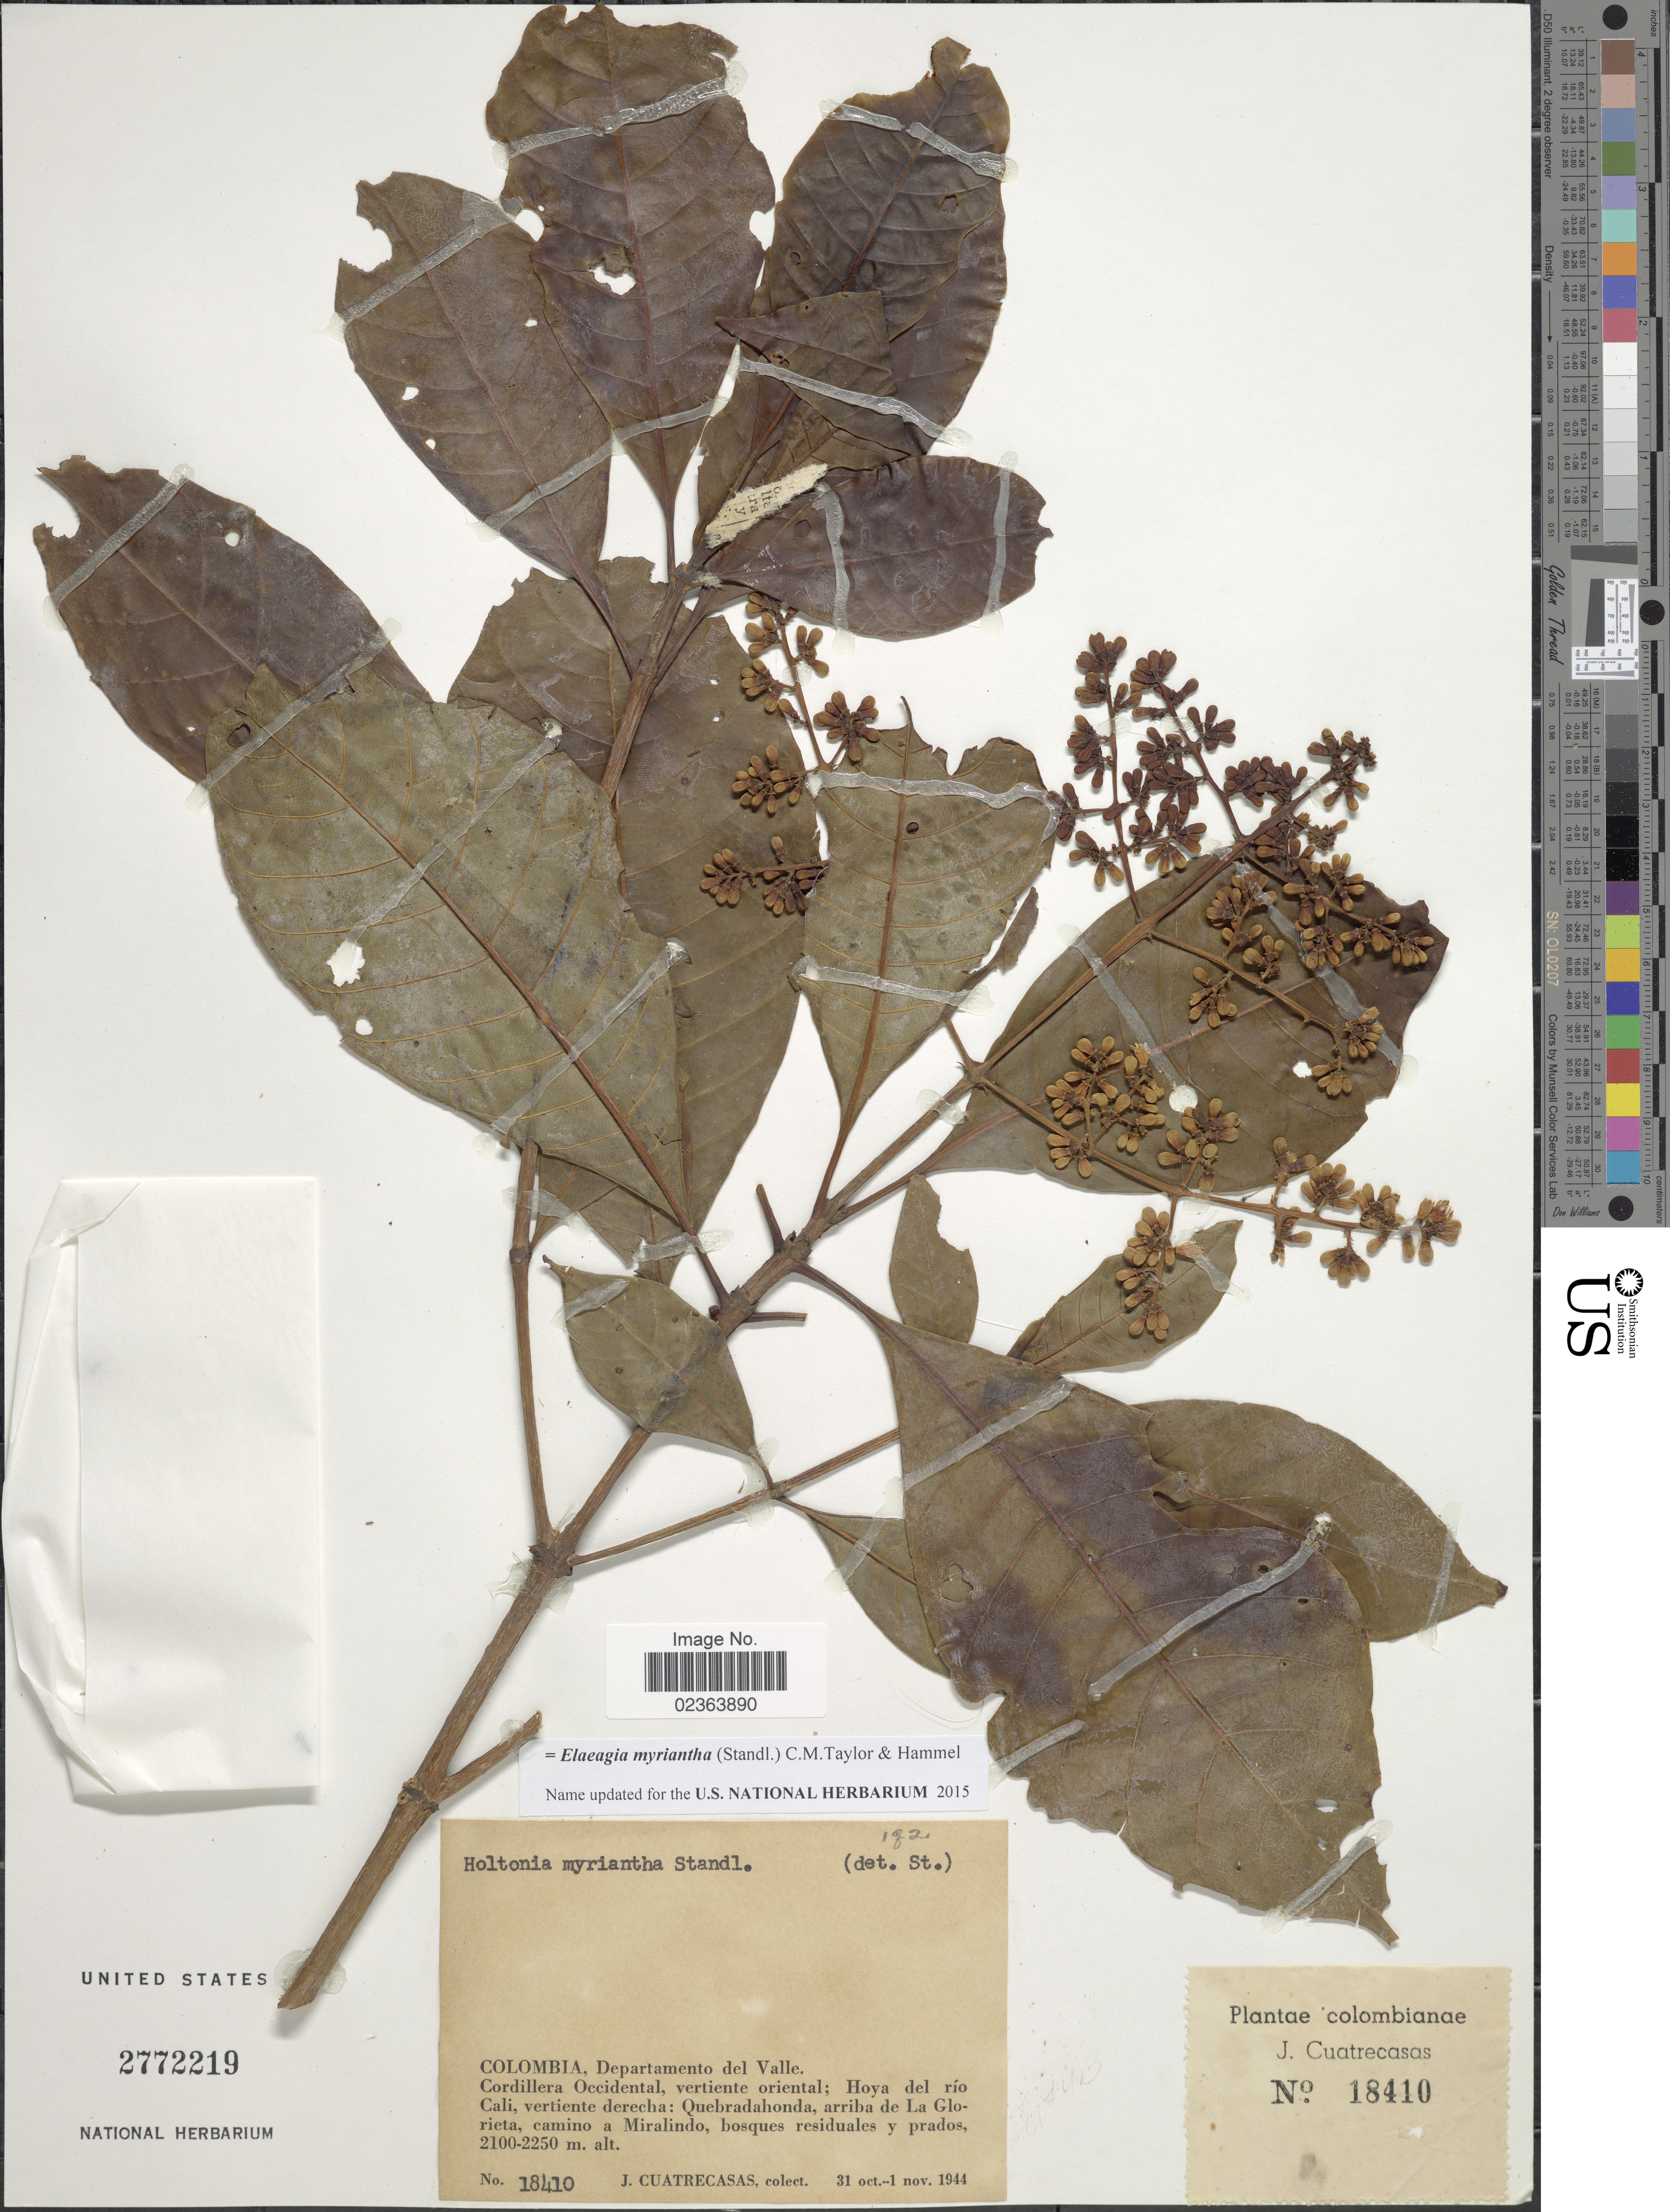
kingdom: Plantae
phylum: Tracheophyta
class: Magnoliopsida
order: Gentianales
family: Rubiaceae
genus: Elaeagia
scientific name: Elaeagia myriantha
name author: (Standl.) C.M. Taylor & Hammel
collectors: J. Cuatrecasas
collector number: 18410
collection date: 1944-10-31/1944-11-01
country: Colombia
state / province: Valle del Cauca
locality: Colombia, Departamento del Valle, Cordillera Occidental, vertiente oriental: Hoya del rio Cali, vertiente derecha: Quebradahonda, arriba de La Glorieta, camino a Miralindo, bosques residuales y prados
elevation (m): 2100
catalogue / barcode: US 2772219